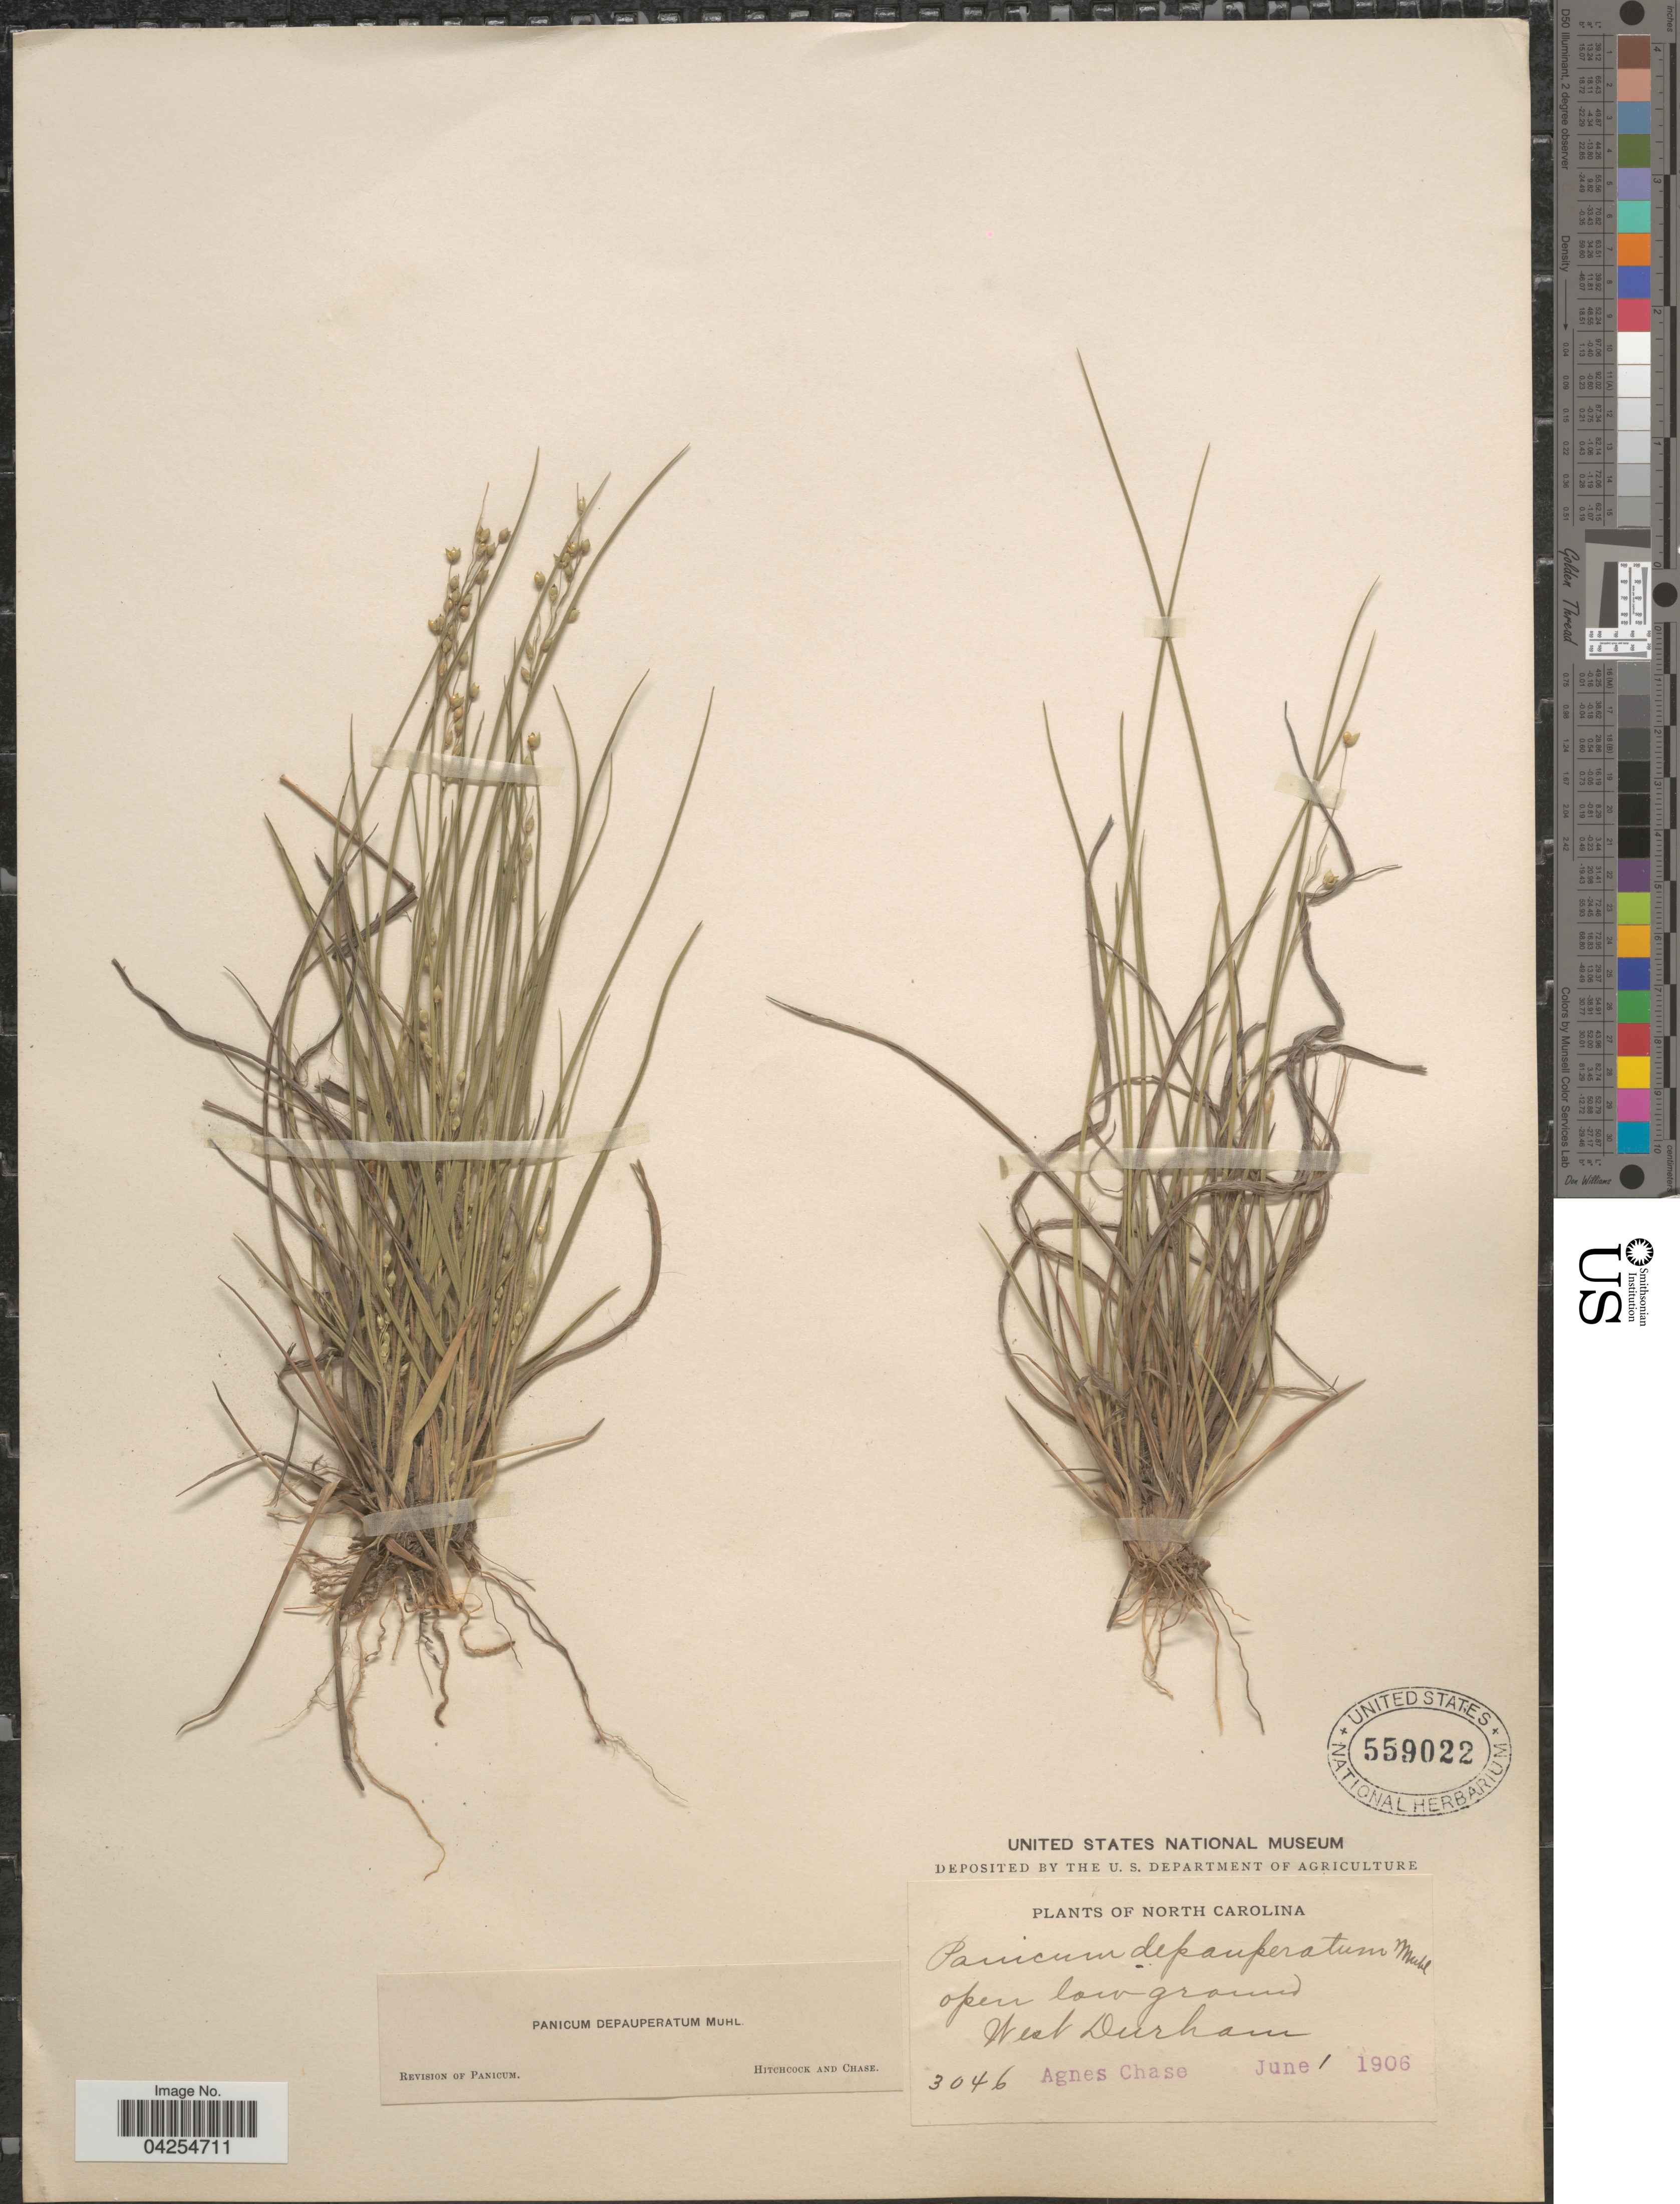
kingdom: Plantae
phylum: Tracheophyta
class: Liliopsida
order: Poales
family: Poaceae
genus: Dichanthelium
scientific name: Dichanthelium depauperatum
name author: (Muhl.) Gould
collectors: A. Chase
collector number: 3046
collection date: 1906-06-01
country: United States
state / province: North Carolina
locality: West Durham.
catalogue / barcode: US 559022